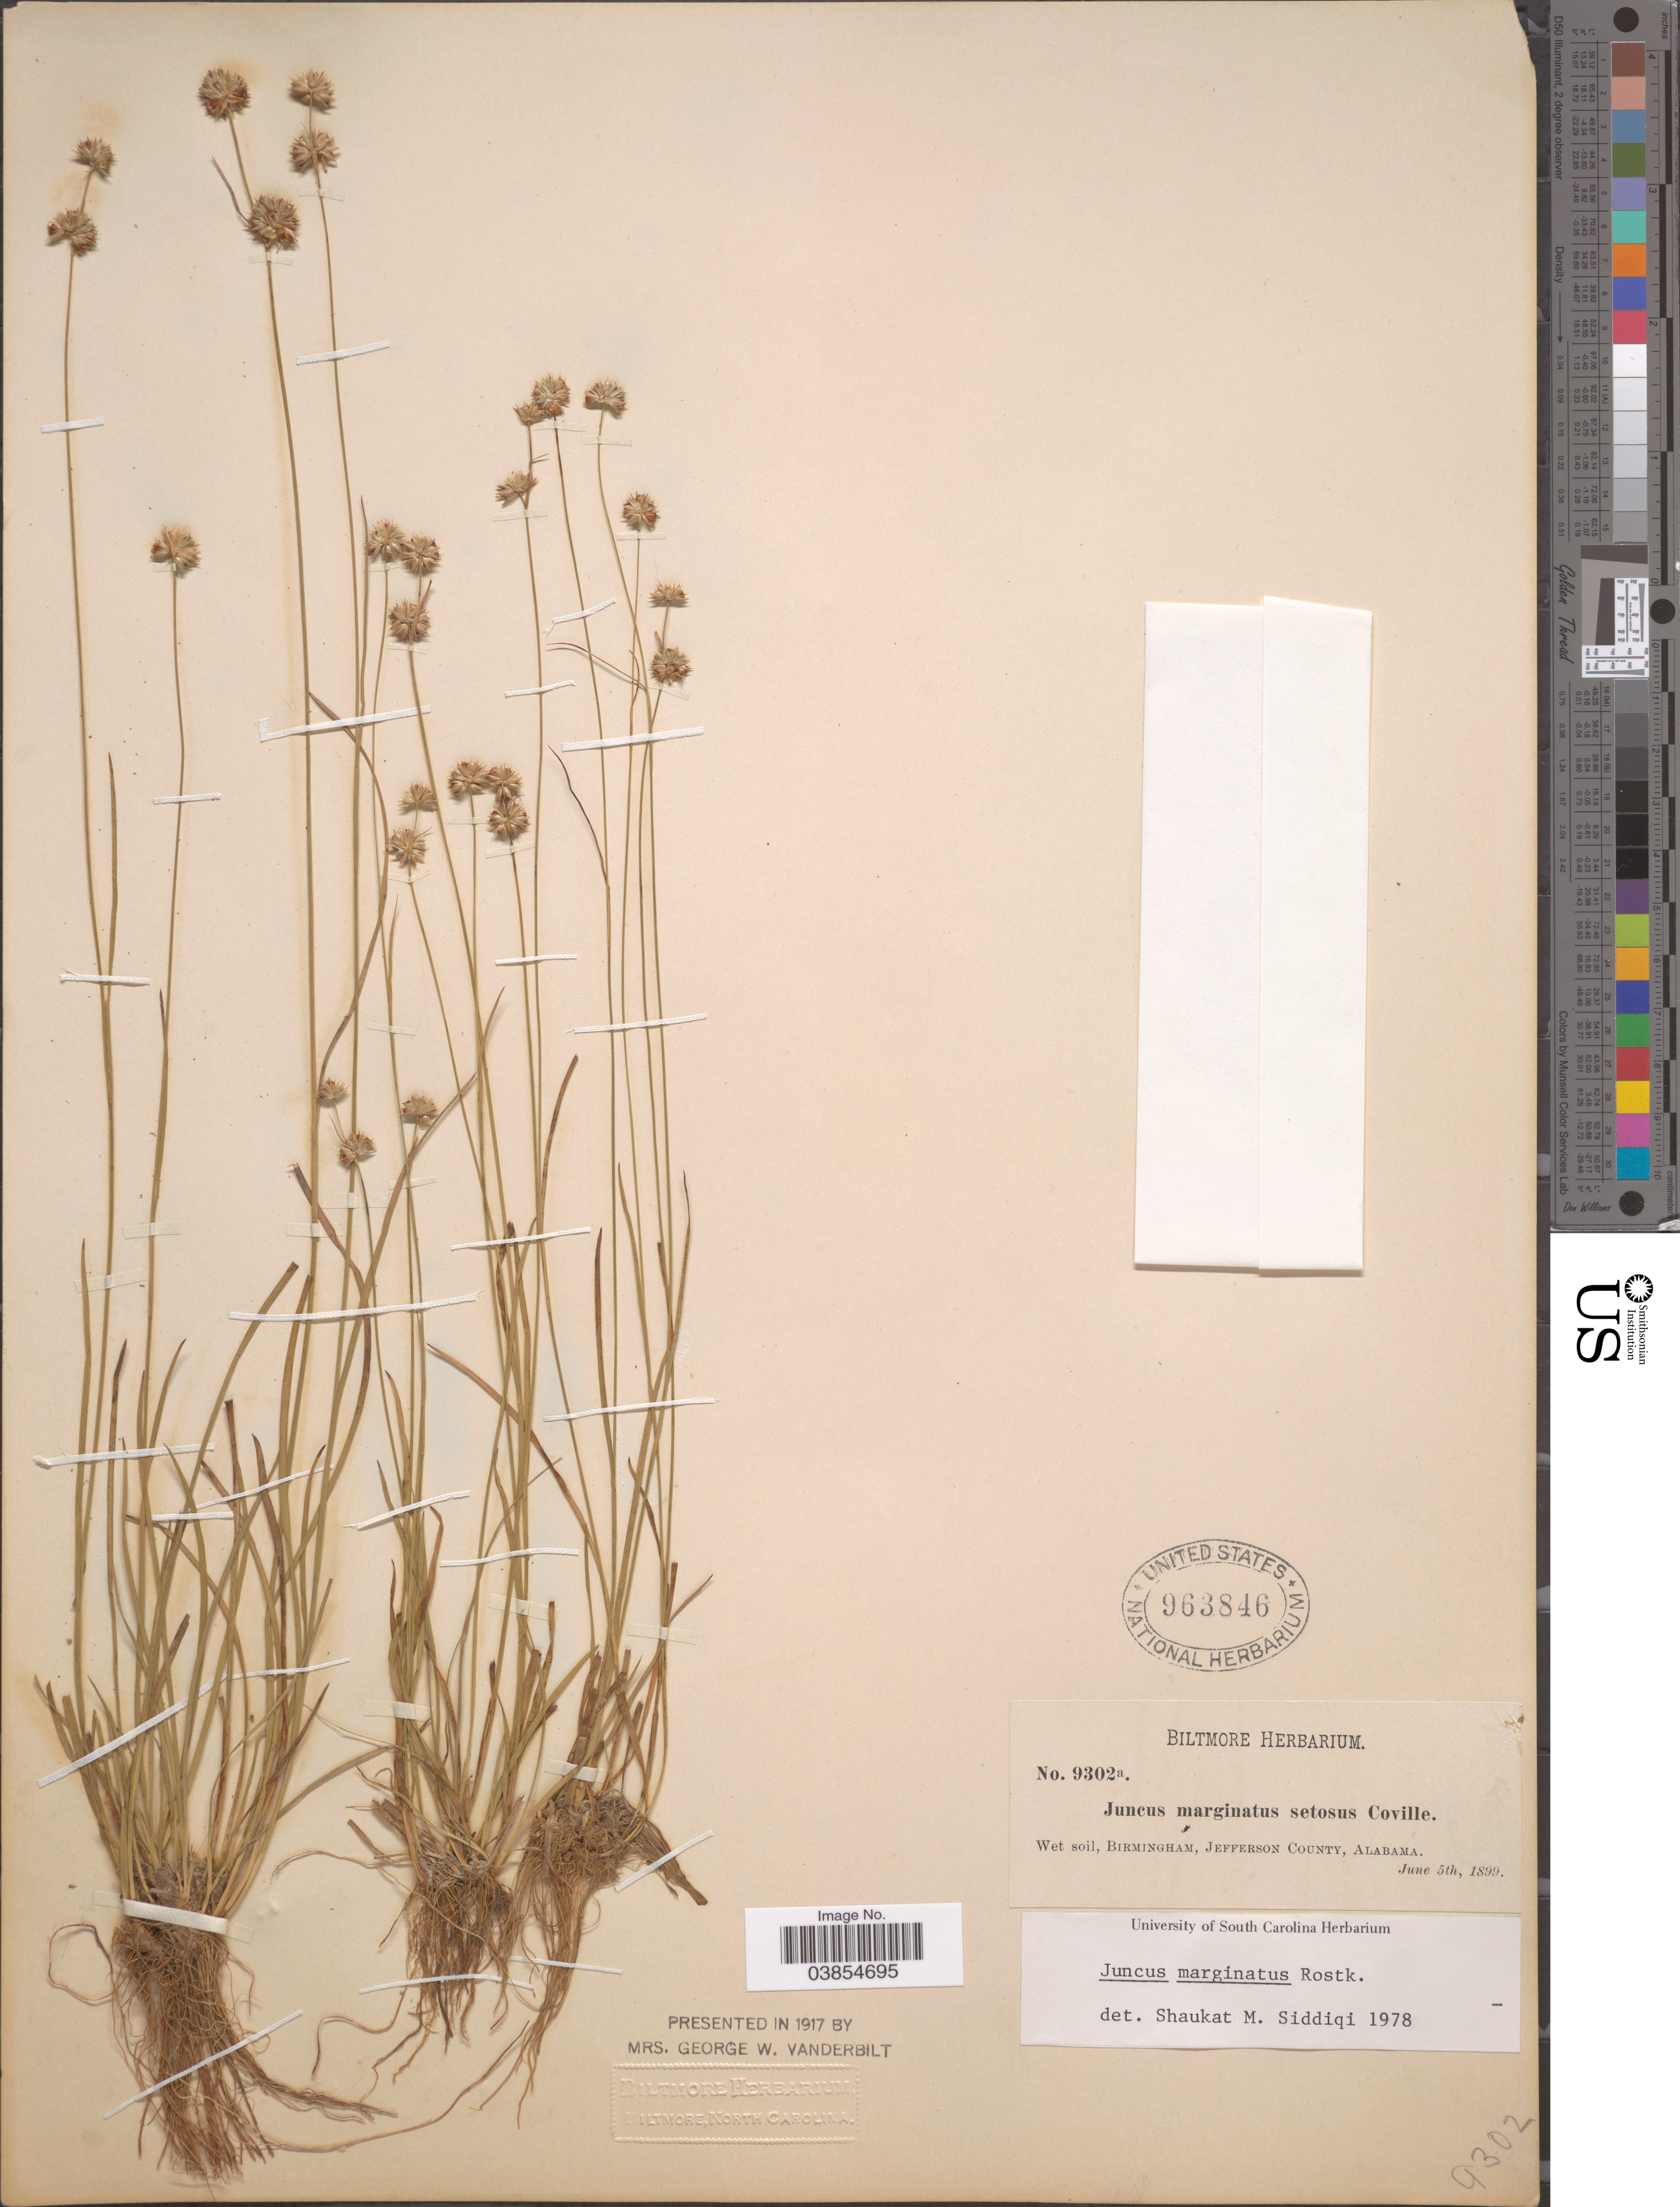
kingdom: Plantae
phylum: Tracheophyta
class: Liliopsida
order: Poales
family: Juncaceae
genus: Juncus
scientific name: Juncus marginatus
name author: Rostk.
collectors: ex herb. Biltmore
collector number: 9302a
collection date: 1899-06-05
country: United States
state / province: Alabama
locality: Wet soil, Birmingham, Jefferson County.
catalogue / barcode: US 963846